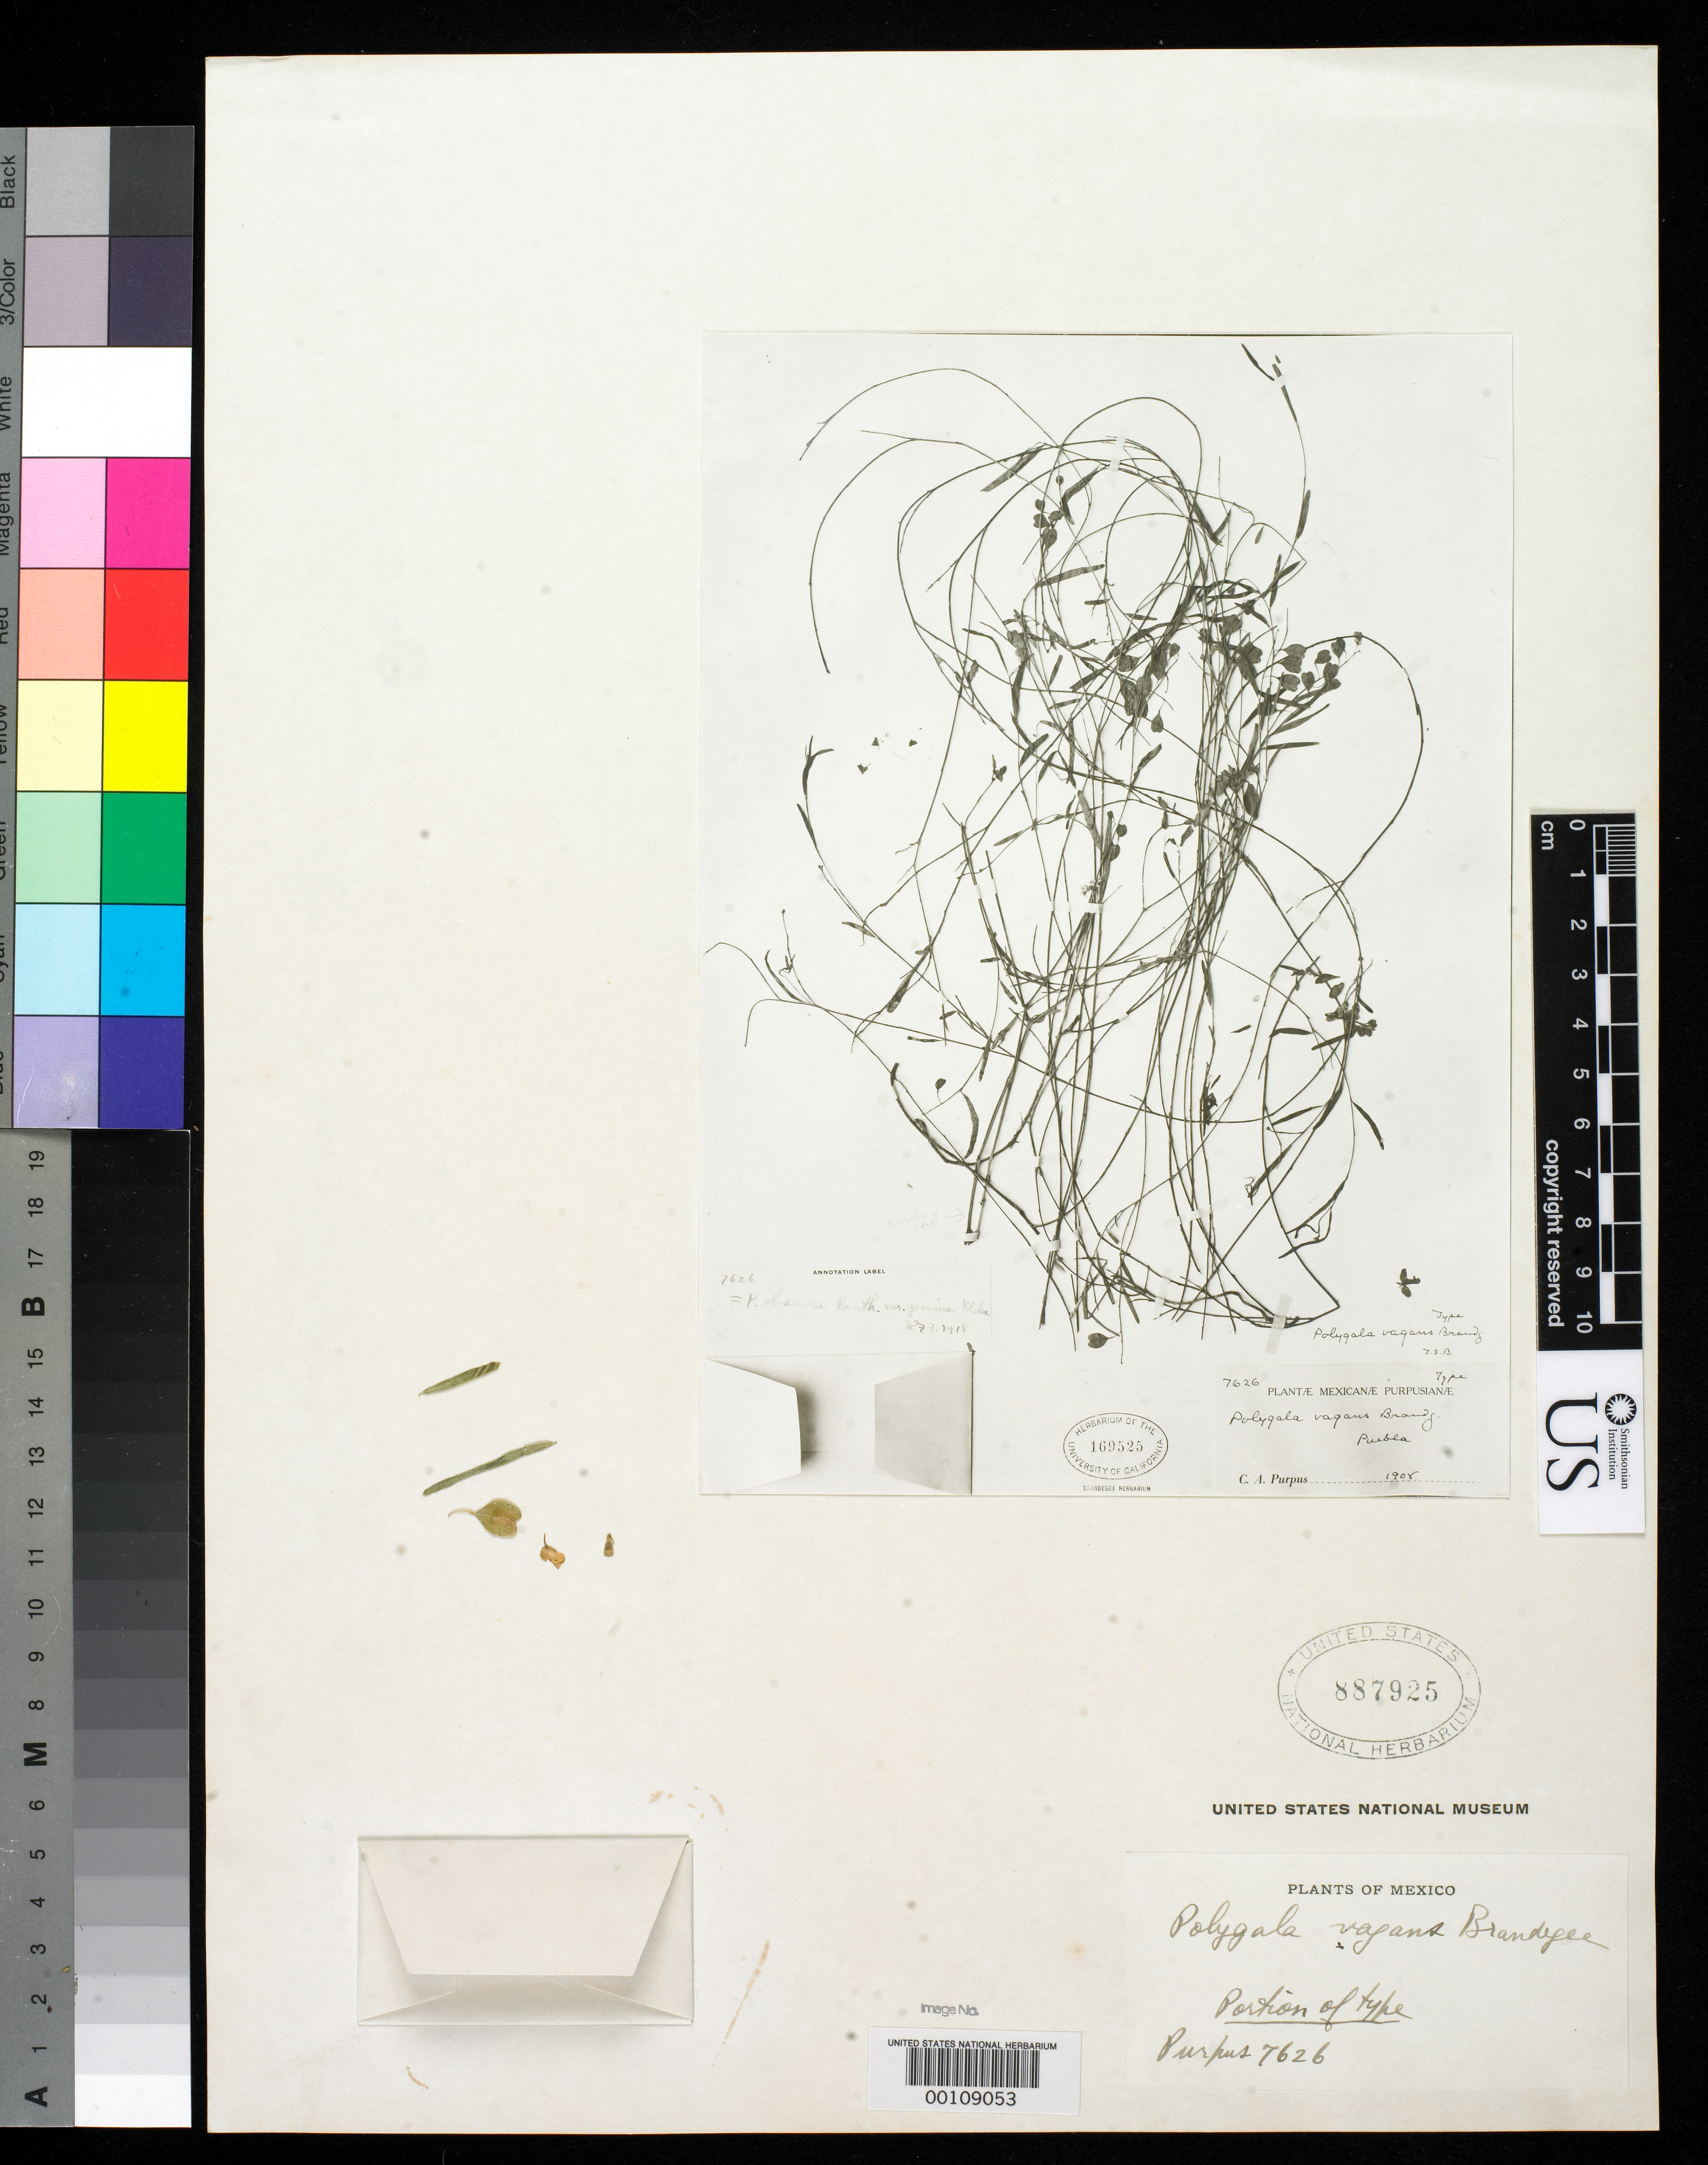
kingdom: Plantae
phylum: Tracheophyta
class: Magnoliopsida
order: Fabales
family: Polygalaceae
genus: Polygala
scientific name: Polygala vagans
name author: Brandegee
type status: Isotype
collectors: C. A. Purpus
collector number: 7626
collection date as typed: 1908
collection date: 1908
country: Mexico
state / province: Puebla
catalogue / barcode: US 887925